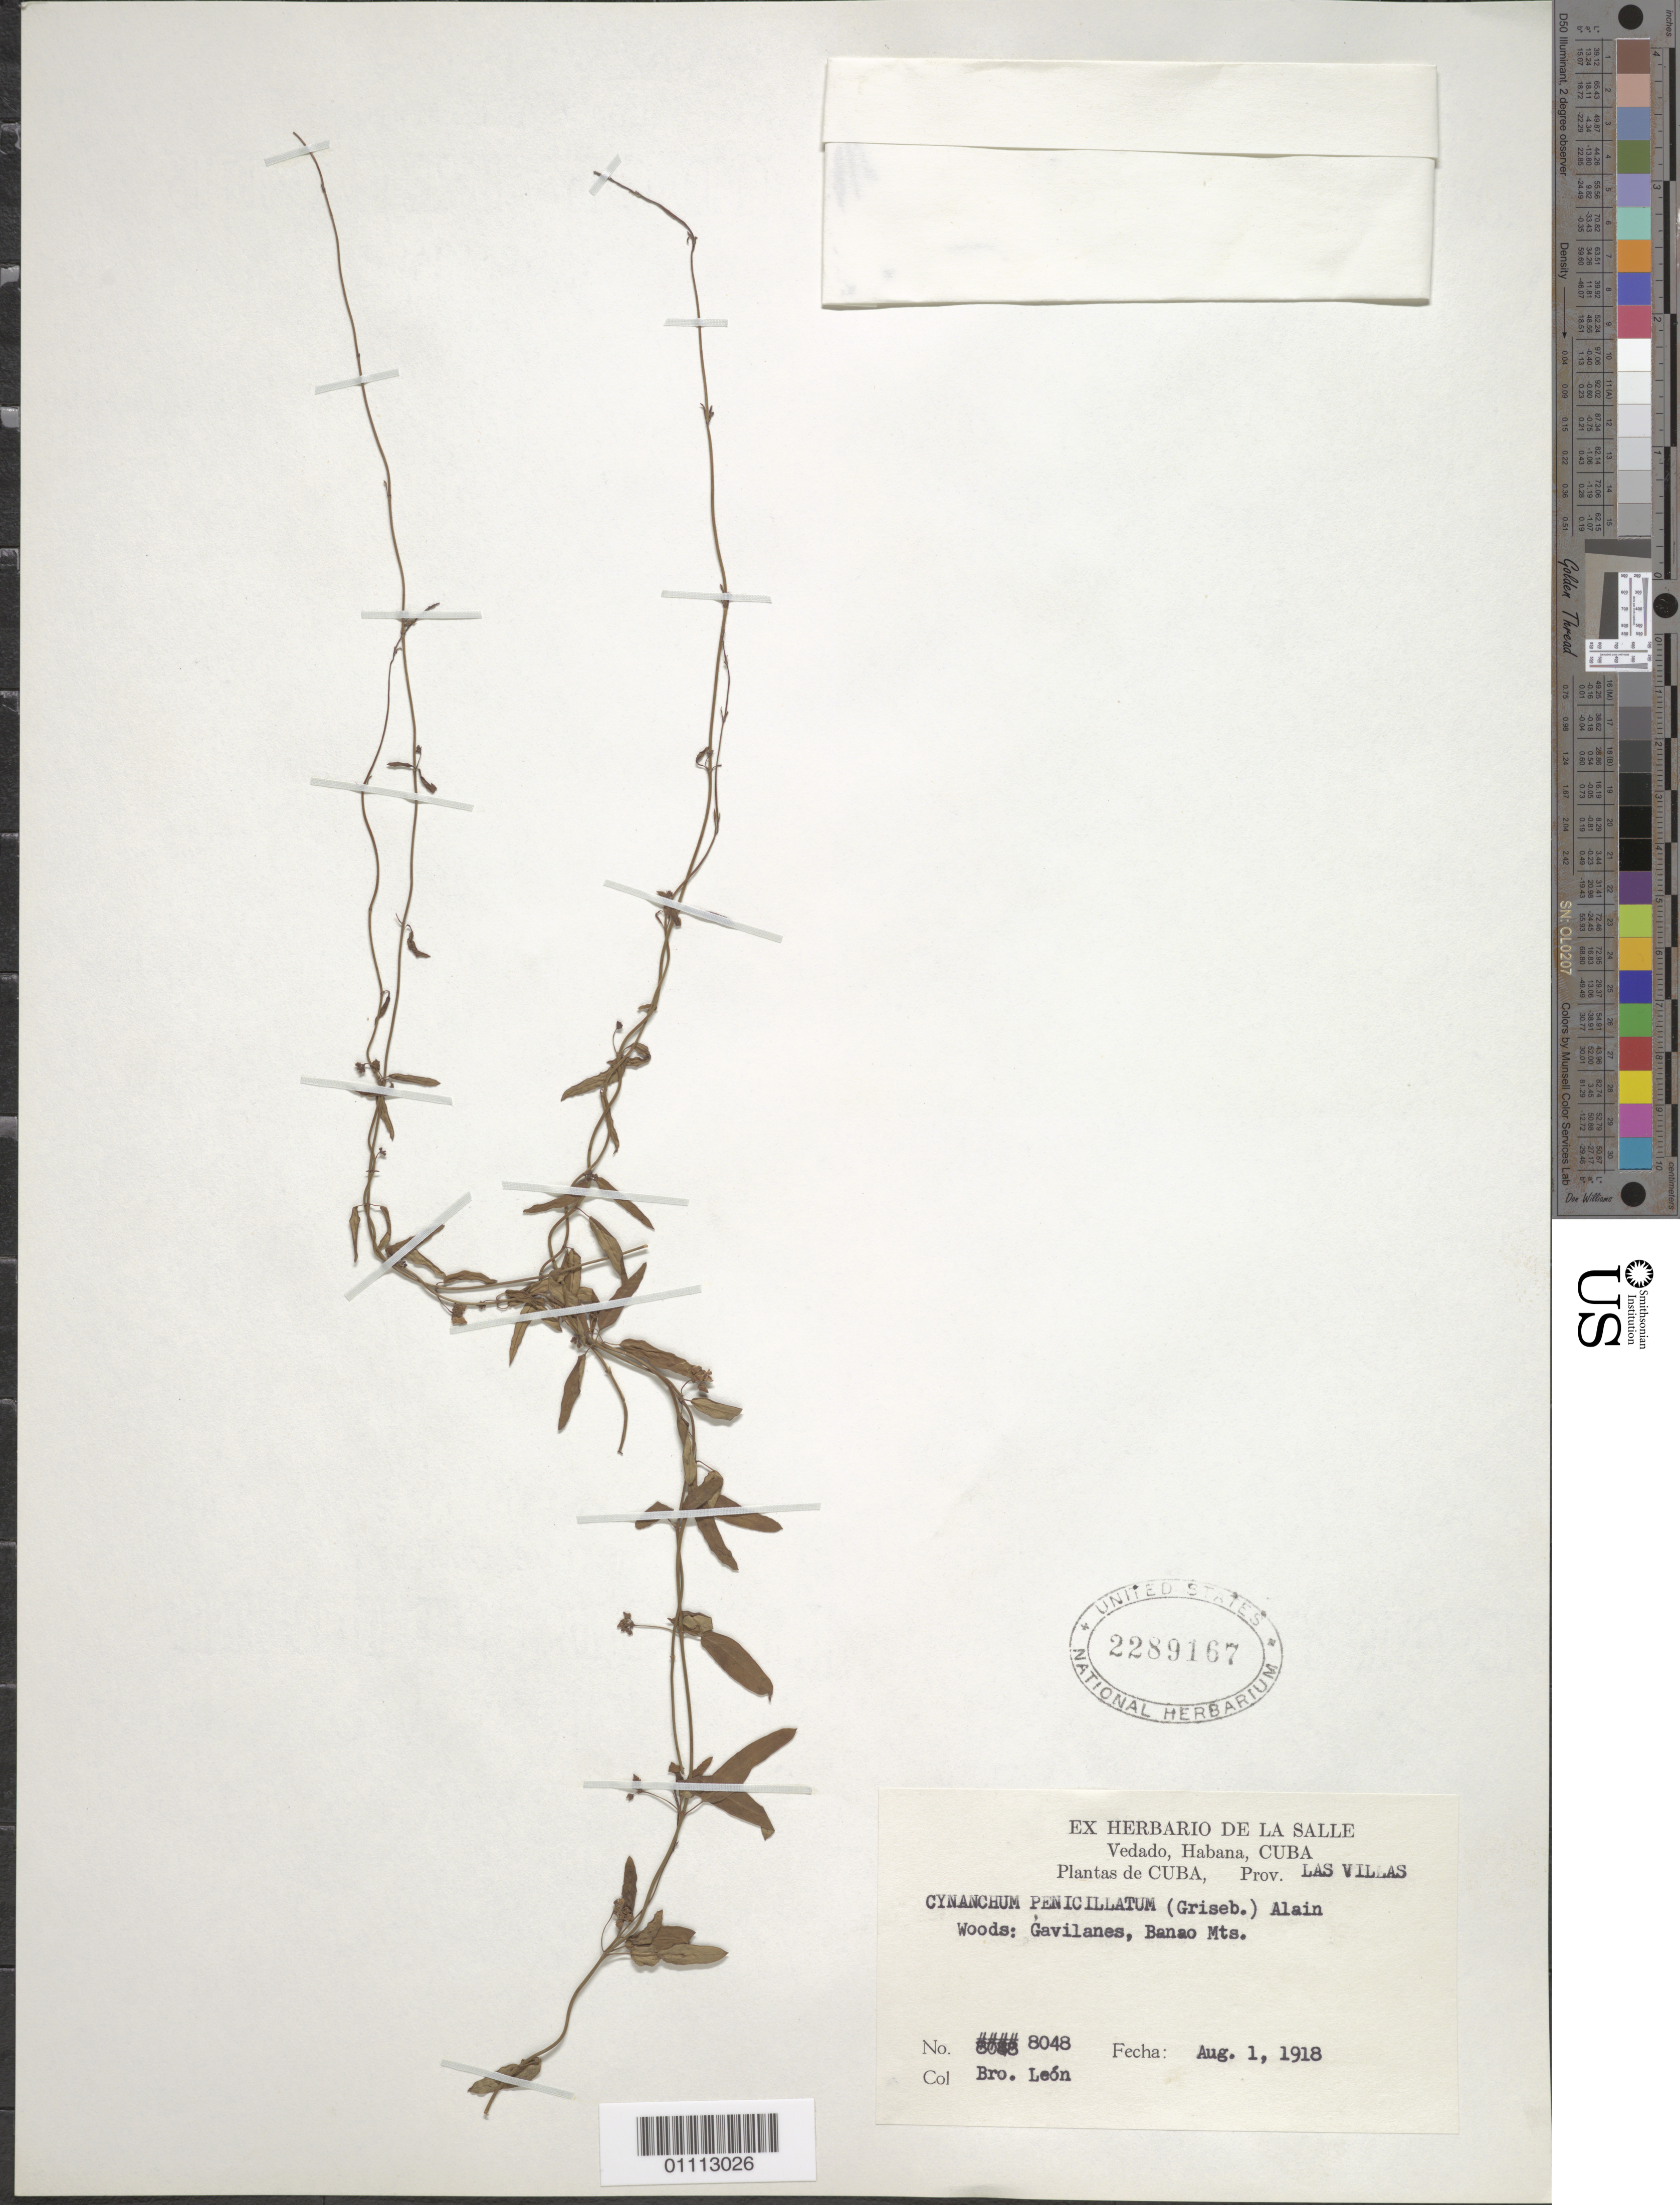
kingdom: Plantae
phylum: Tracheophyta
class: Magnoliopsida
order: Gentianales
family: Apocynaceae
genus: Cynanchum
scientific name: Cynanchum penicillatum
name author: (Griseb.) Alain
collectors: Bro. León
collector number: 8048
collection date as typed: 01 Aug 1918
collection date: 1918-08-01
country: Cuba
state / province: Cienfuegos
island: Cuba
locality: Woods: Gavilanes, Banao Mts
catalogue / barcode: US 2289167